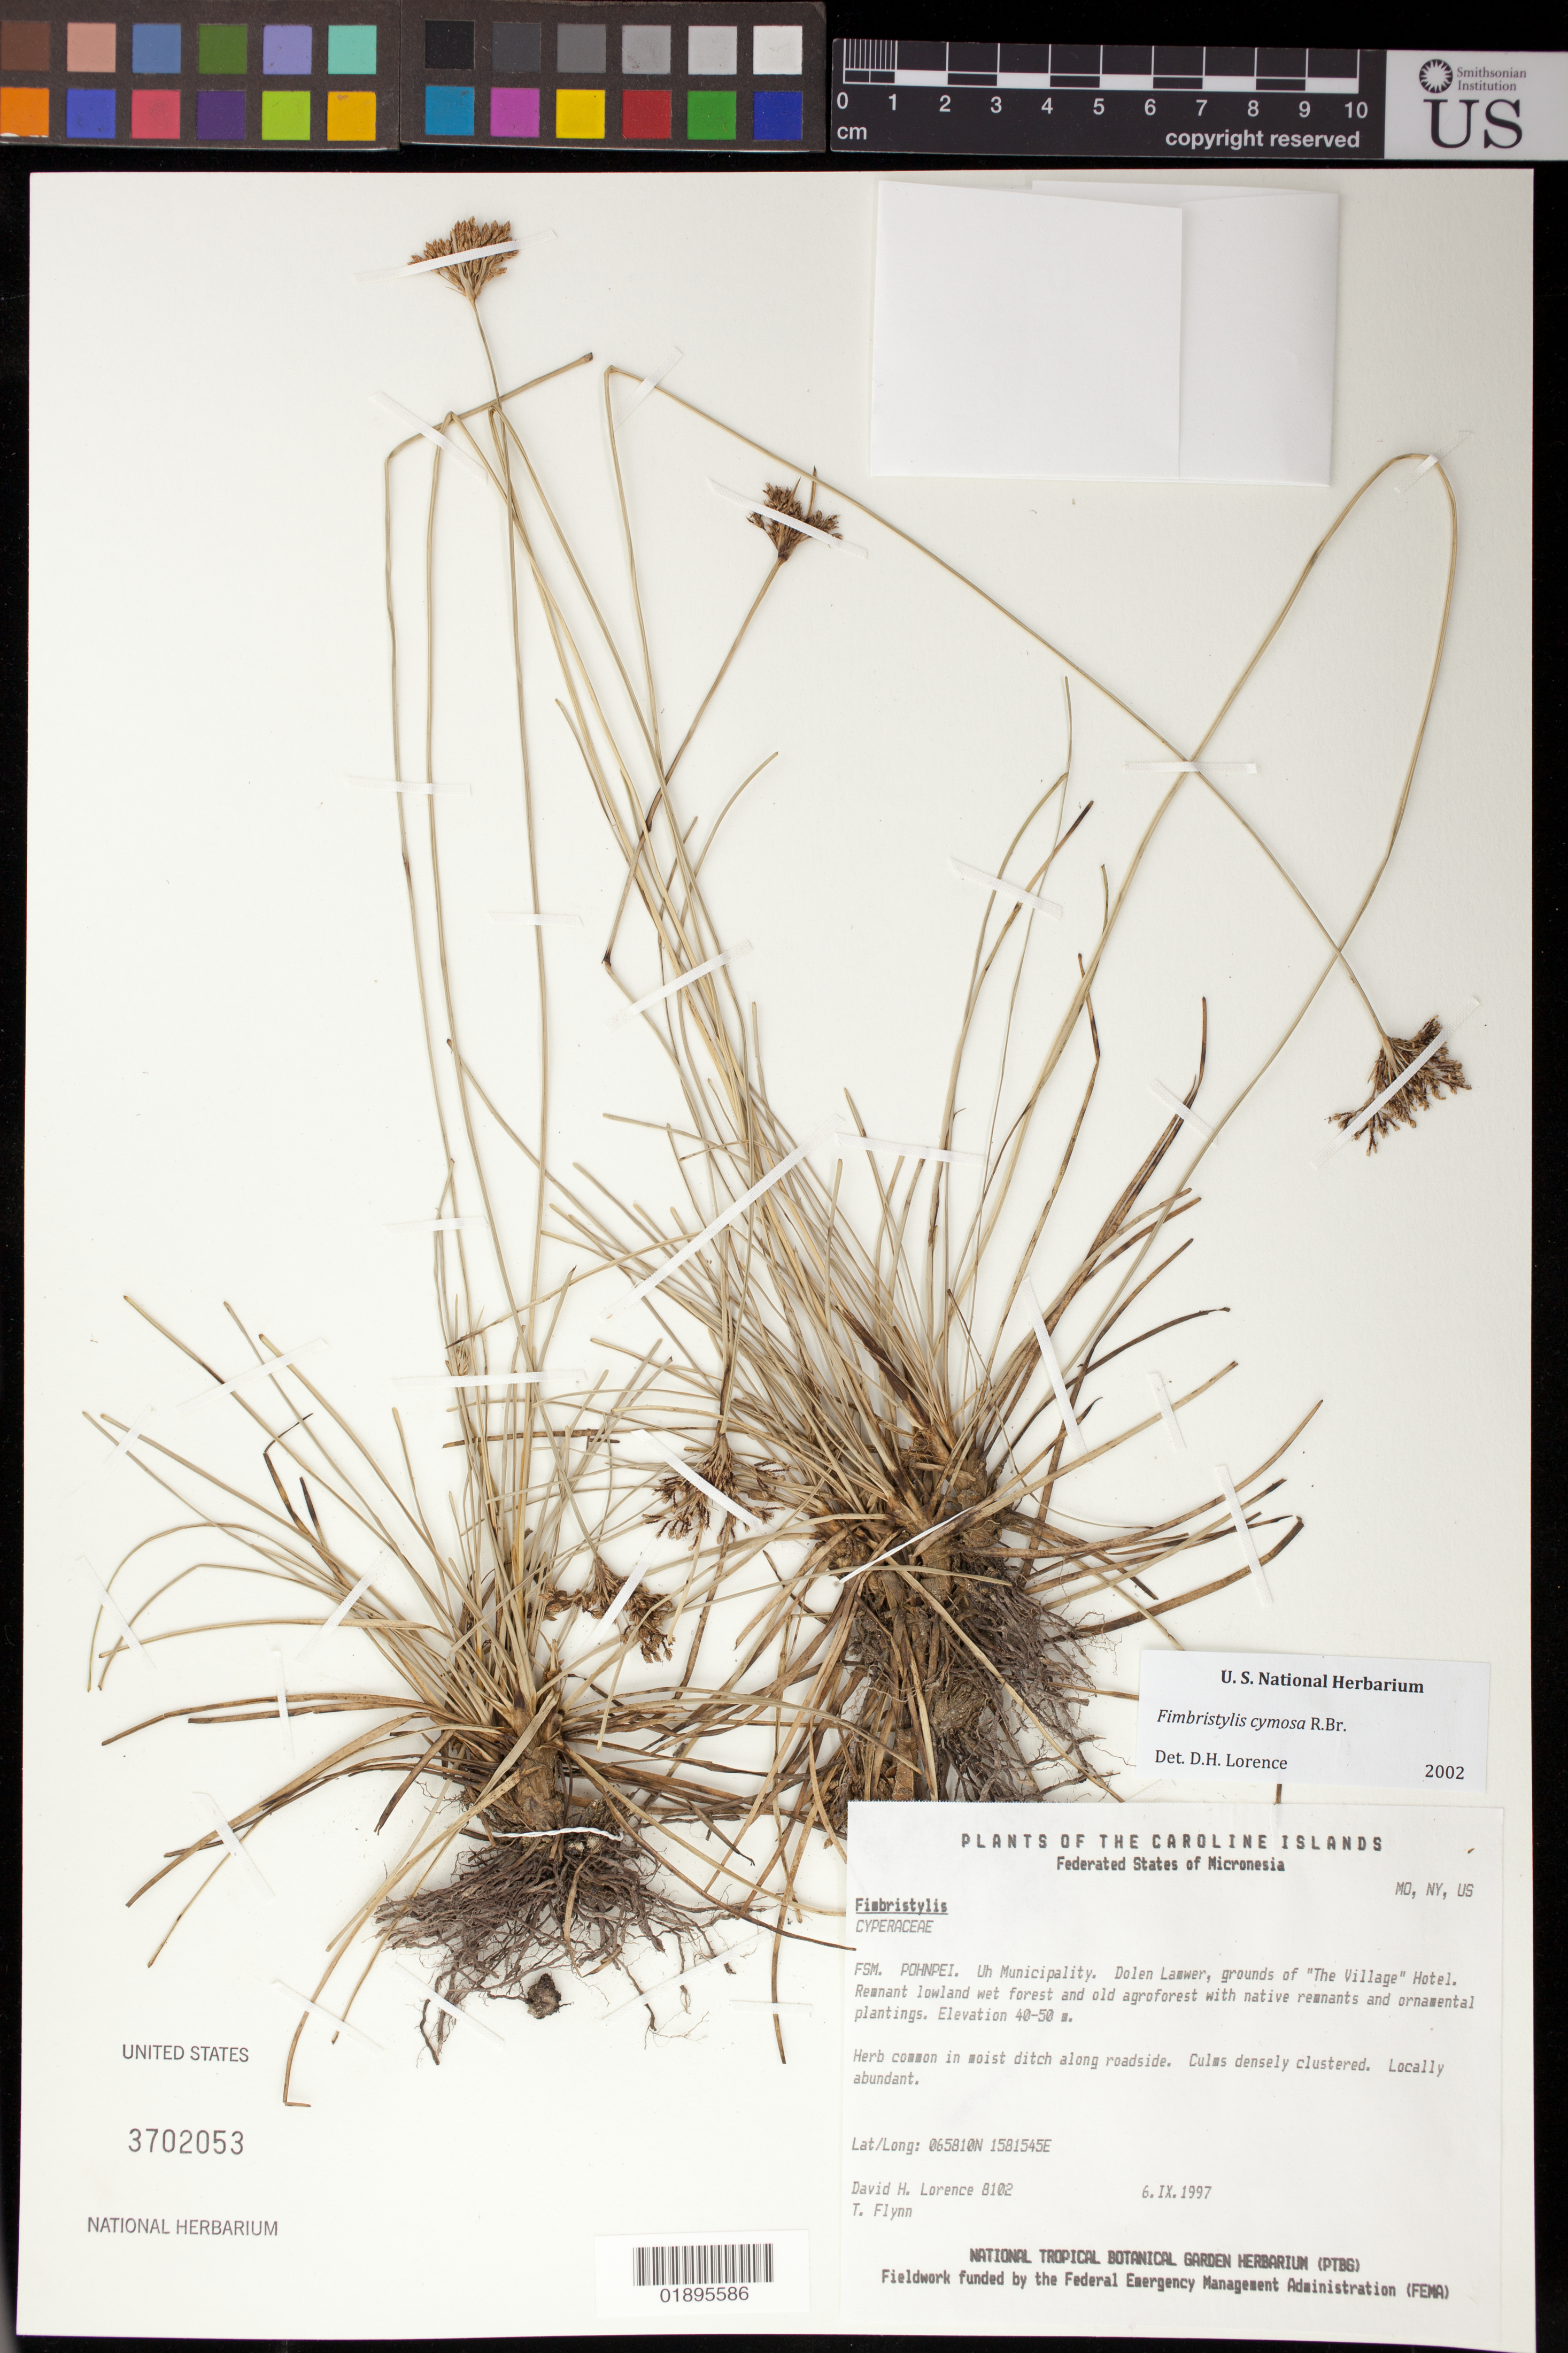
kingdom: Plantae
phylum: Tracheophyta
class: Liliopsida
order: Poales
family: Cyperaceae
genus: Fimbristylis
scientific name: Fimbristylis cymosa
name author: R. Br.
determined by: Lorence, David H., (PTBG), National Tropical Botanical Garden (UNITED STATES)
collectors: D. Lorence & T. W. Flynn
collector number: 8102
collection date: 1997-04-06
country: Micronesia, Federated States of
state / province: Pohnpei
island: Ponape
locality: Dolen Lamwer, grounds of "The Village" Hotel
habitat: remnant lowland wet forest and old agroforest with native remnants and ornamental plantings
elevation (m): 40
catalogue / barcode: US 3702053